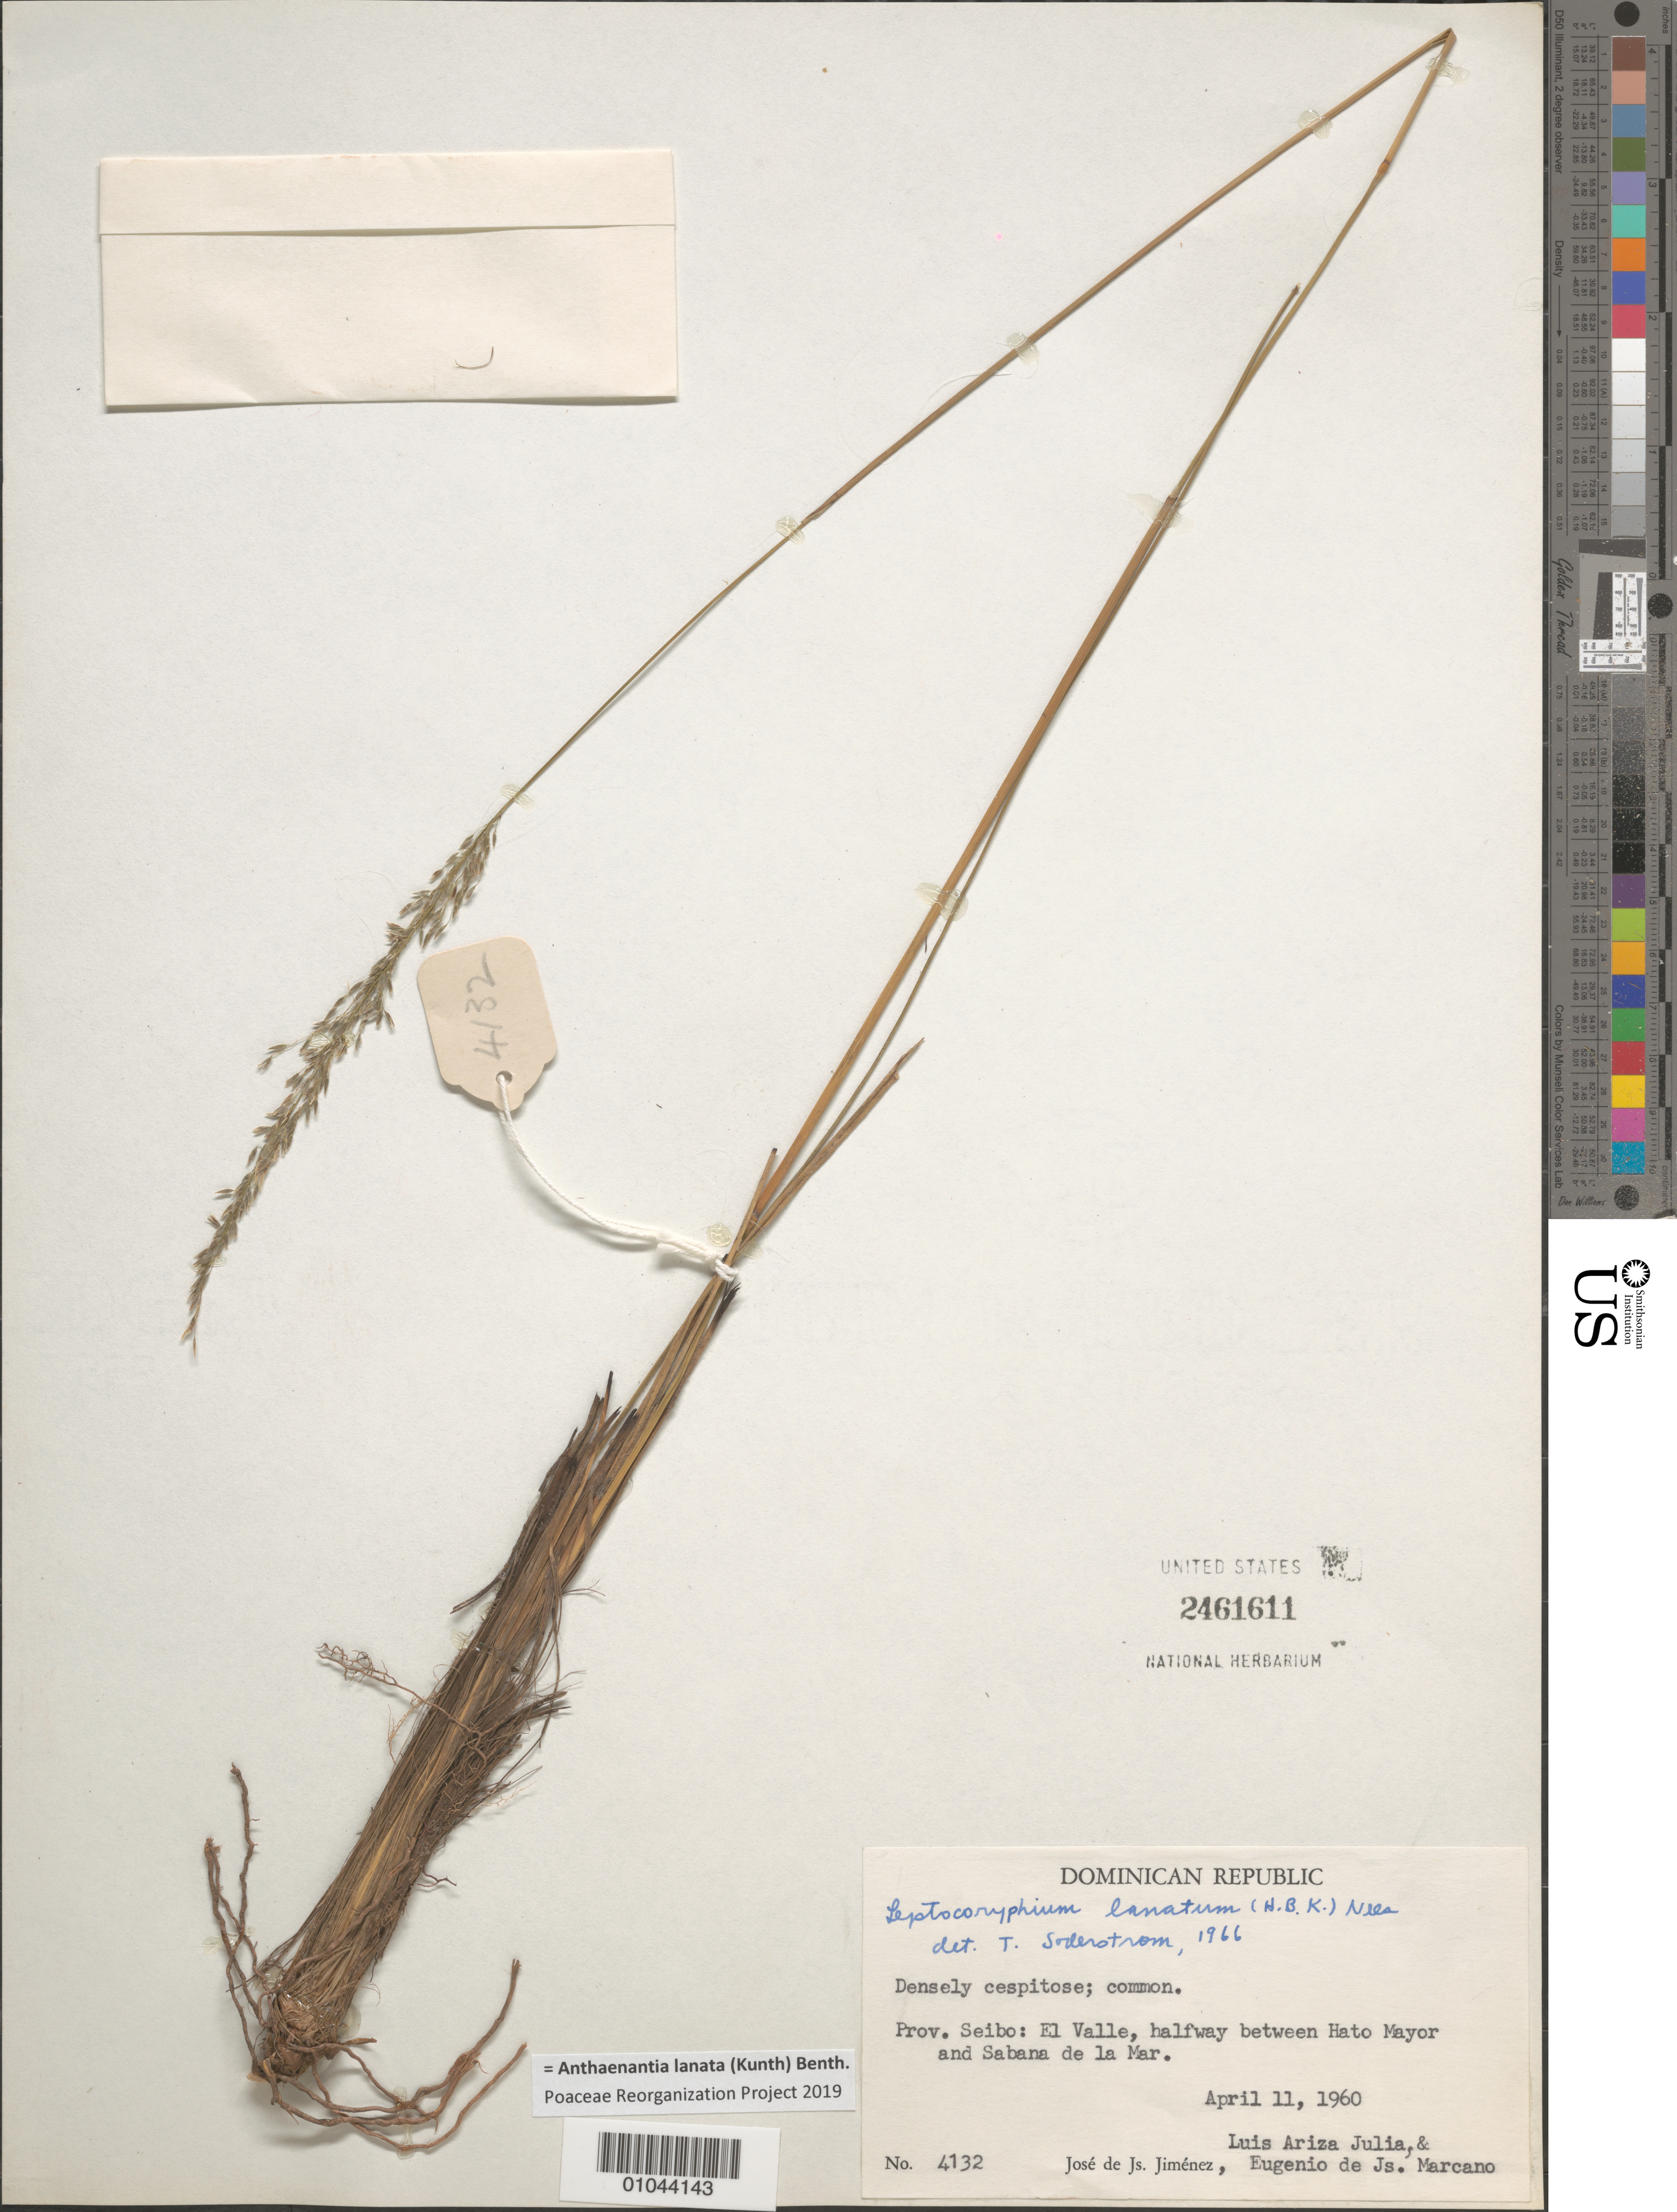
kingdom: Plantae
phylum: Tracheophyta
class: Liliopsida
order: Poales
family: Poaceae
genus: Leptocoryphium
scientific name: Leptocoryphium lanatum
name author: (Kunth) Nees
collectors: J. J. Jiménez Almonte & E. J. Marcano F.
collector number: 4132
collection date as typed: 11 Apr 1960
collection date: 1960-04-11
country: Dominican Republic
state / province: El Seibo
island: Hispaniola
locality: El Valle, Halfway between Hato Mayor and Sabana de la Mar.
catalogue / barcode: US 2461611